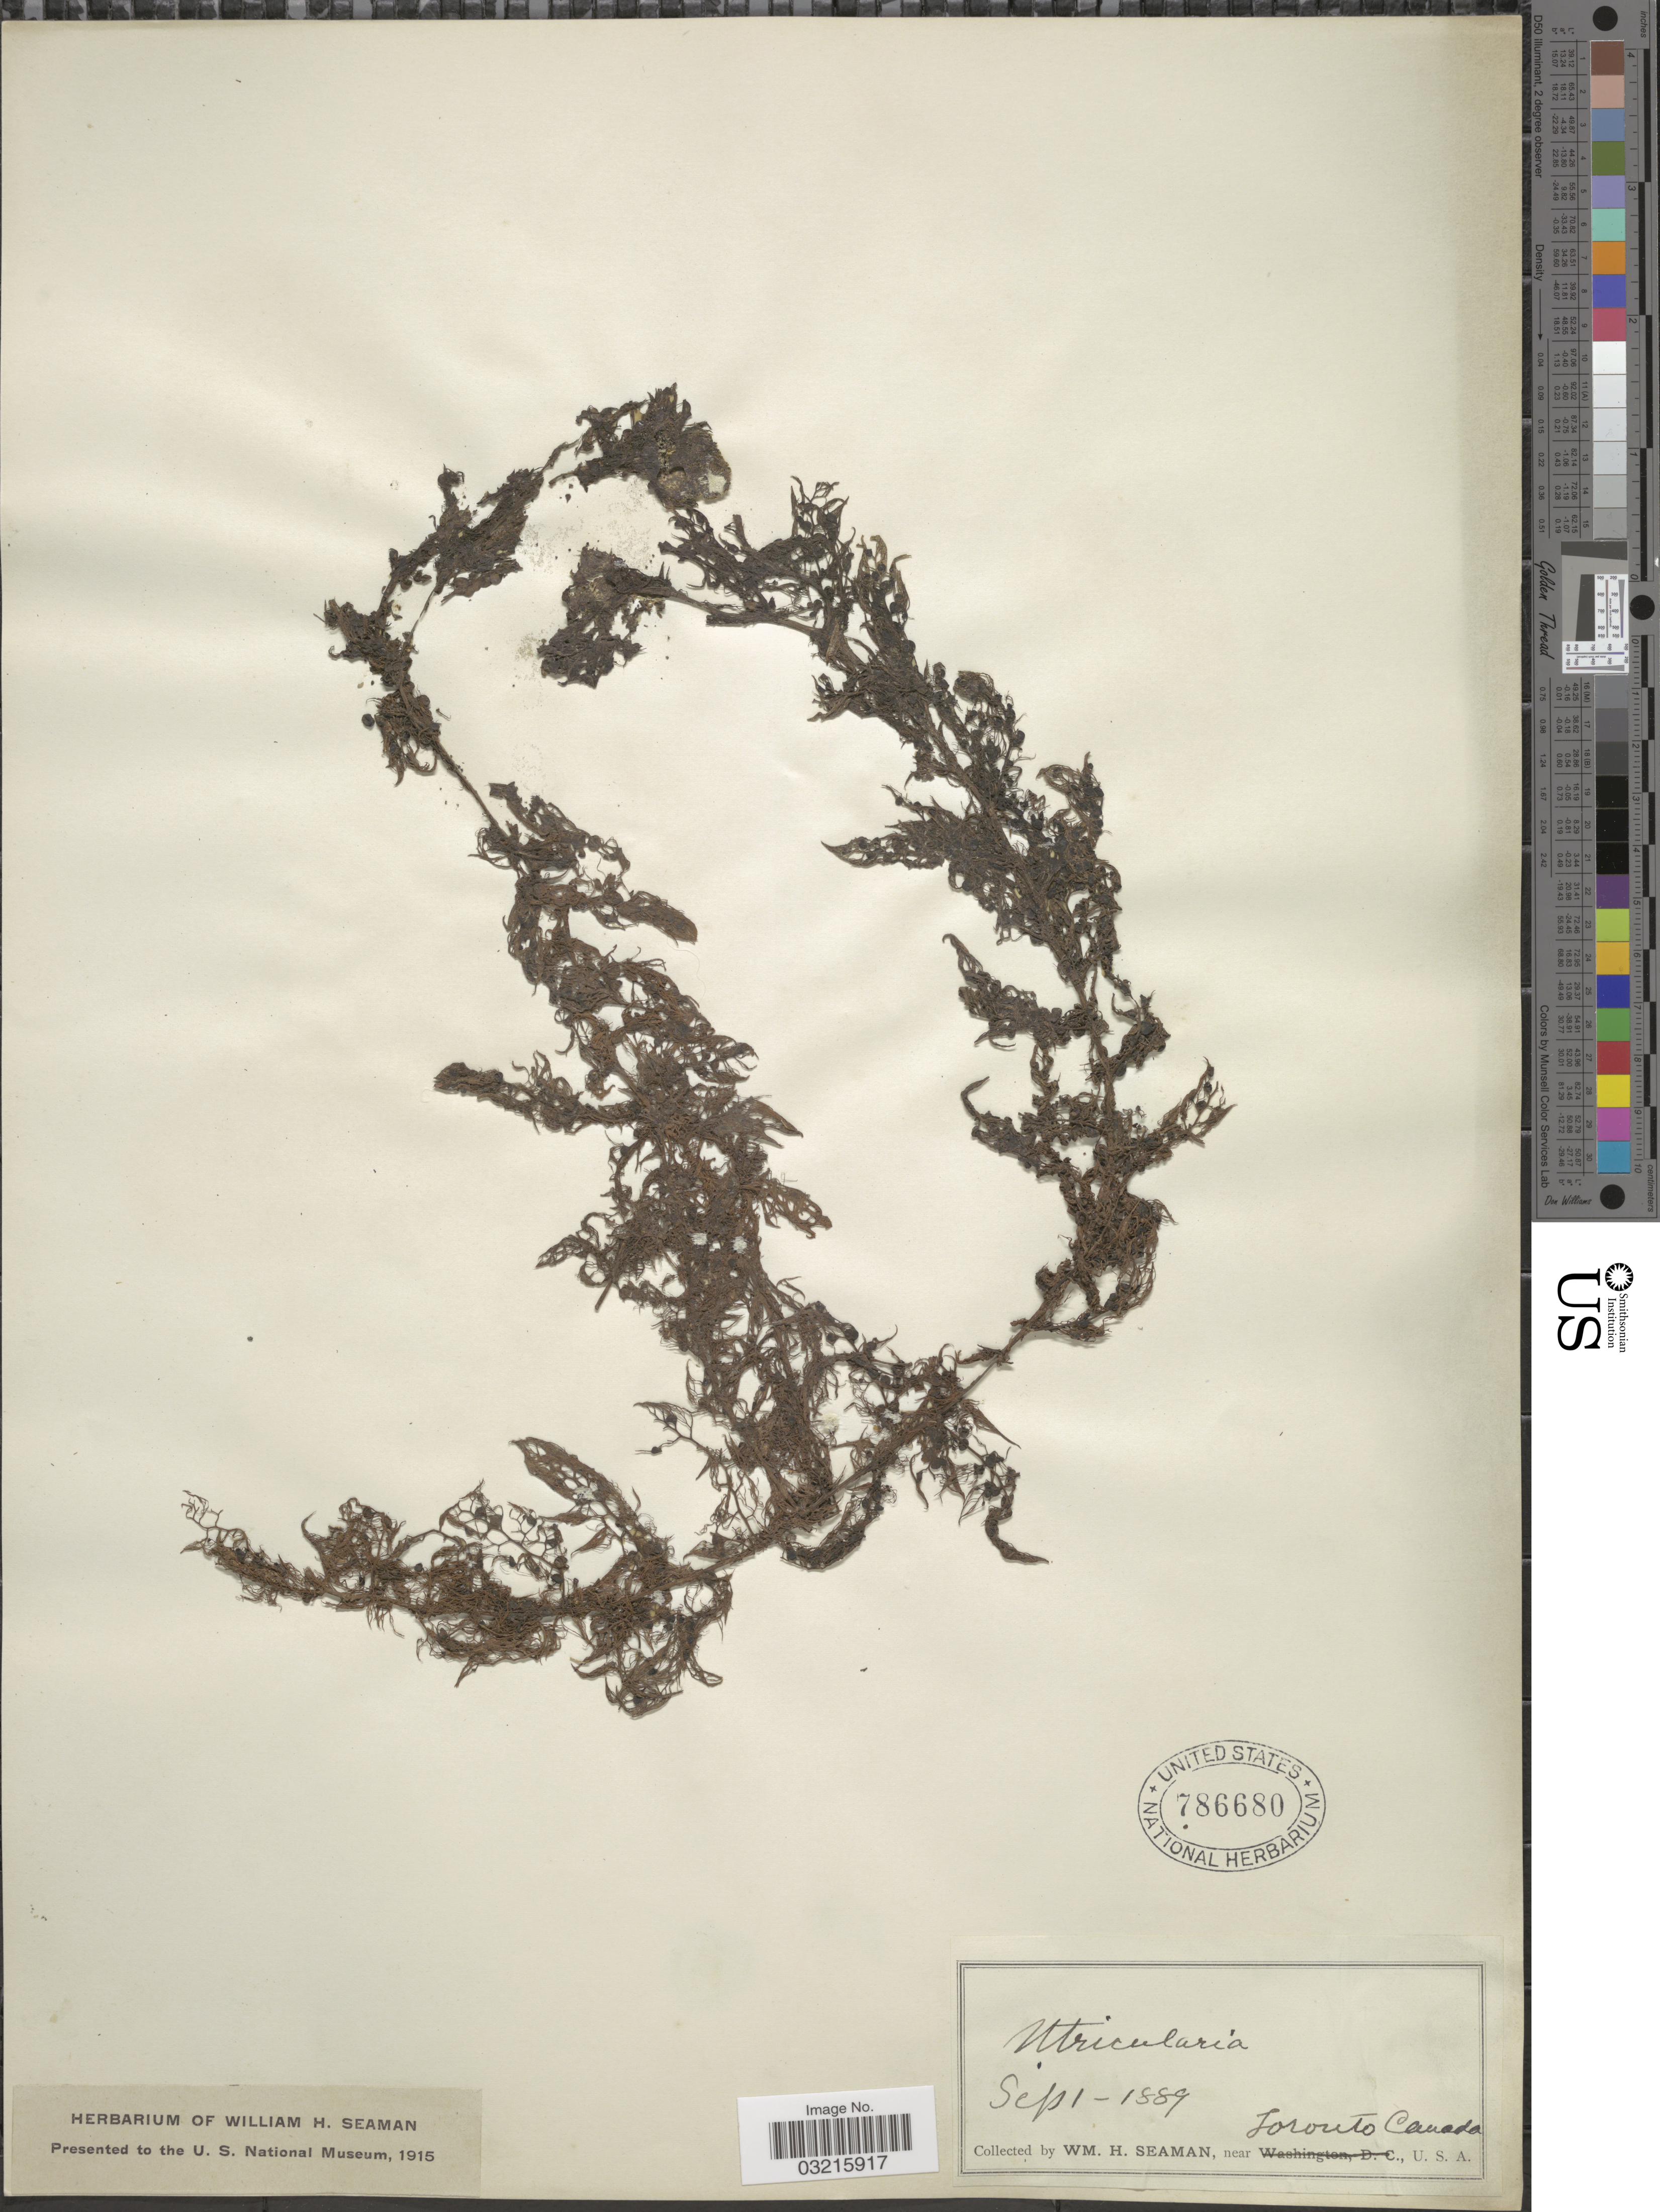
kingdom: Plantae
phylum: Tracheophyta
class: Magnoliopsida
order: Lamiales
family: Lentibulariaceae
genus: Utricularia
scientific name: Utricularia vulgaris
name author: L.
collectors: W. Seaman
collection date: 1889-09-01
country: Canada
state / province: Ontario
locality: Near Toronto.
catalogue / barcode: US 786680